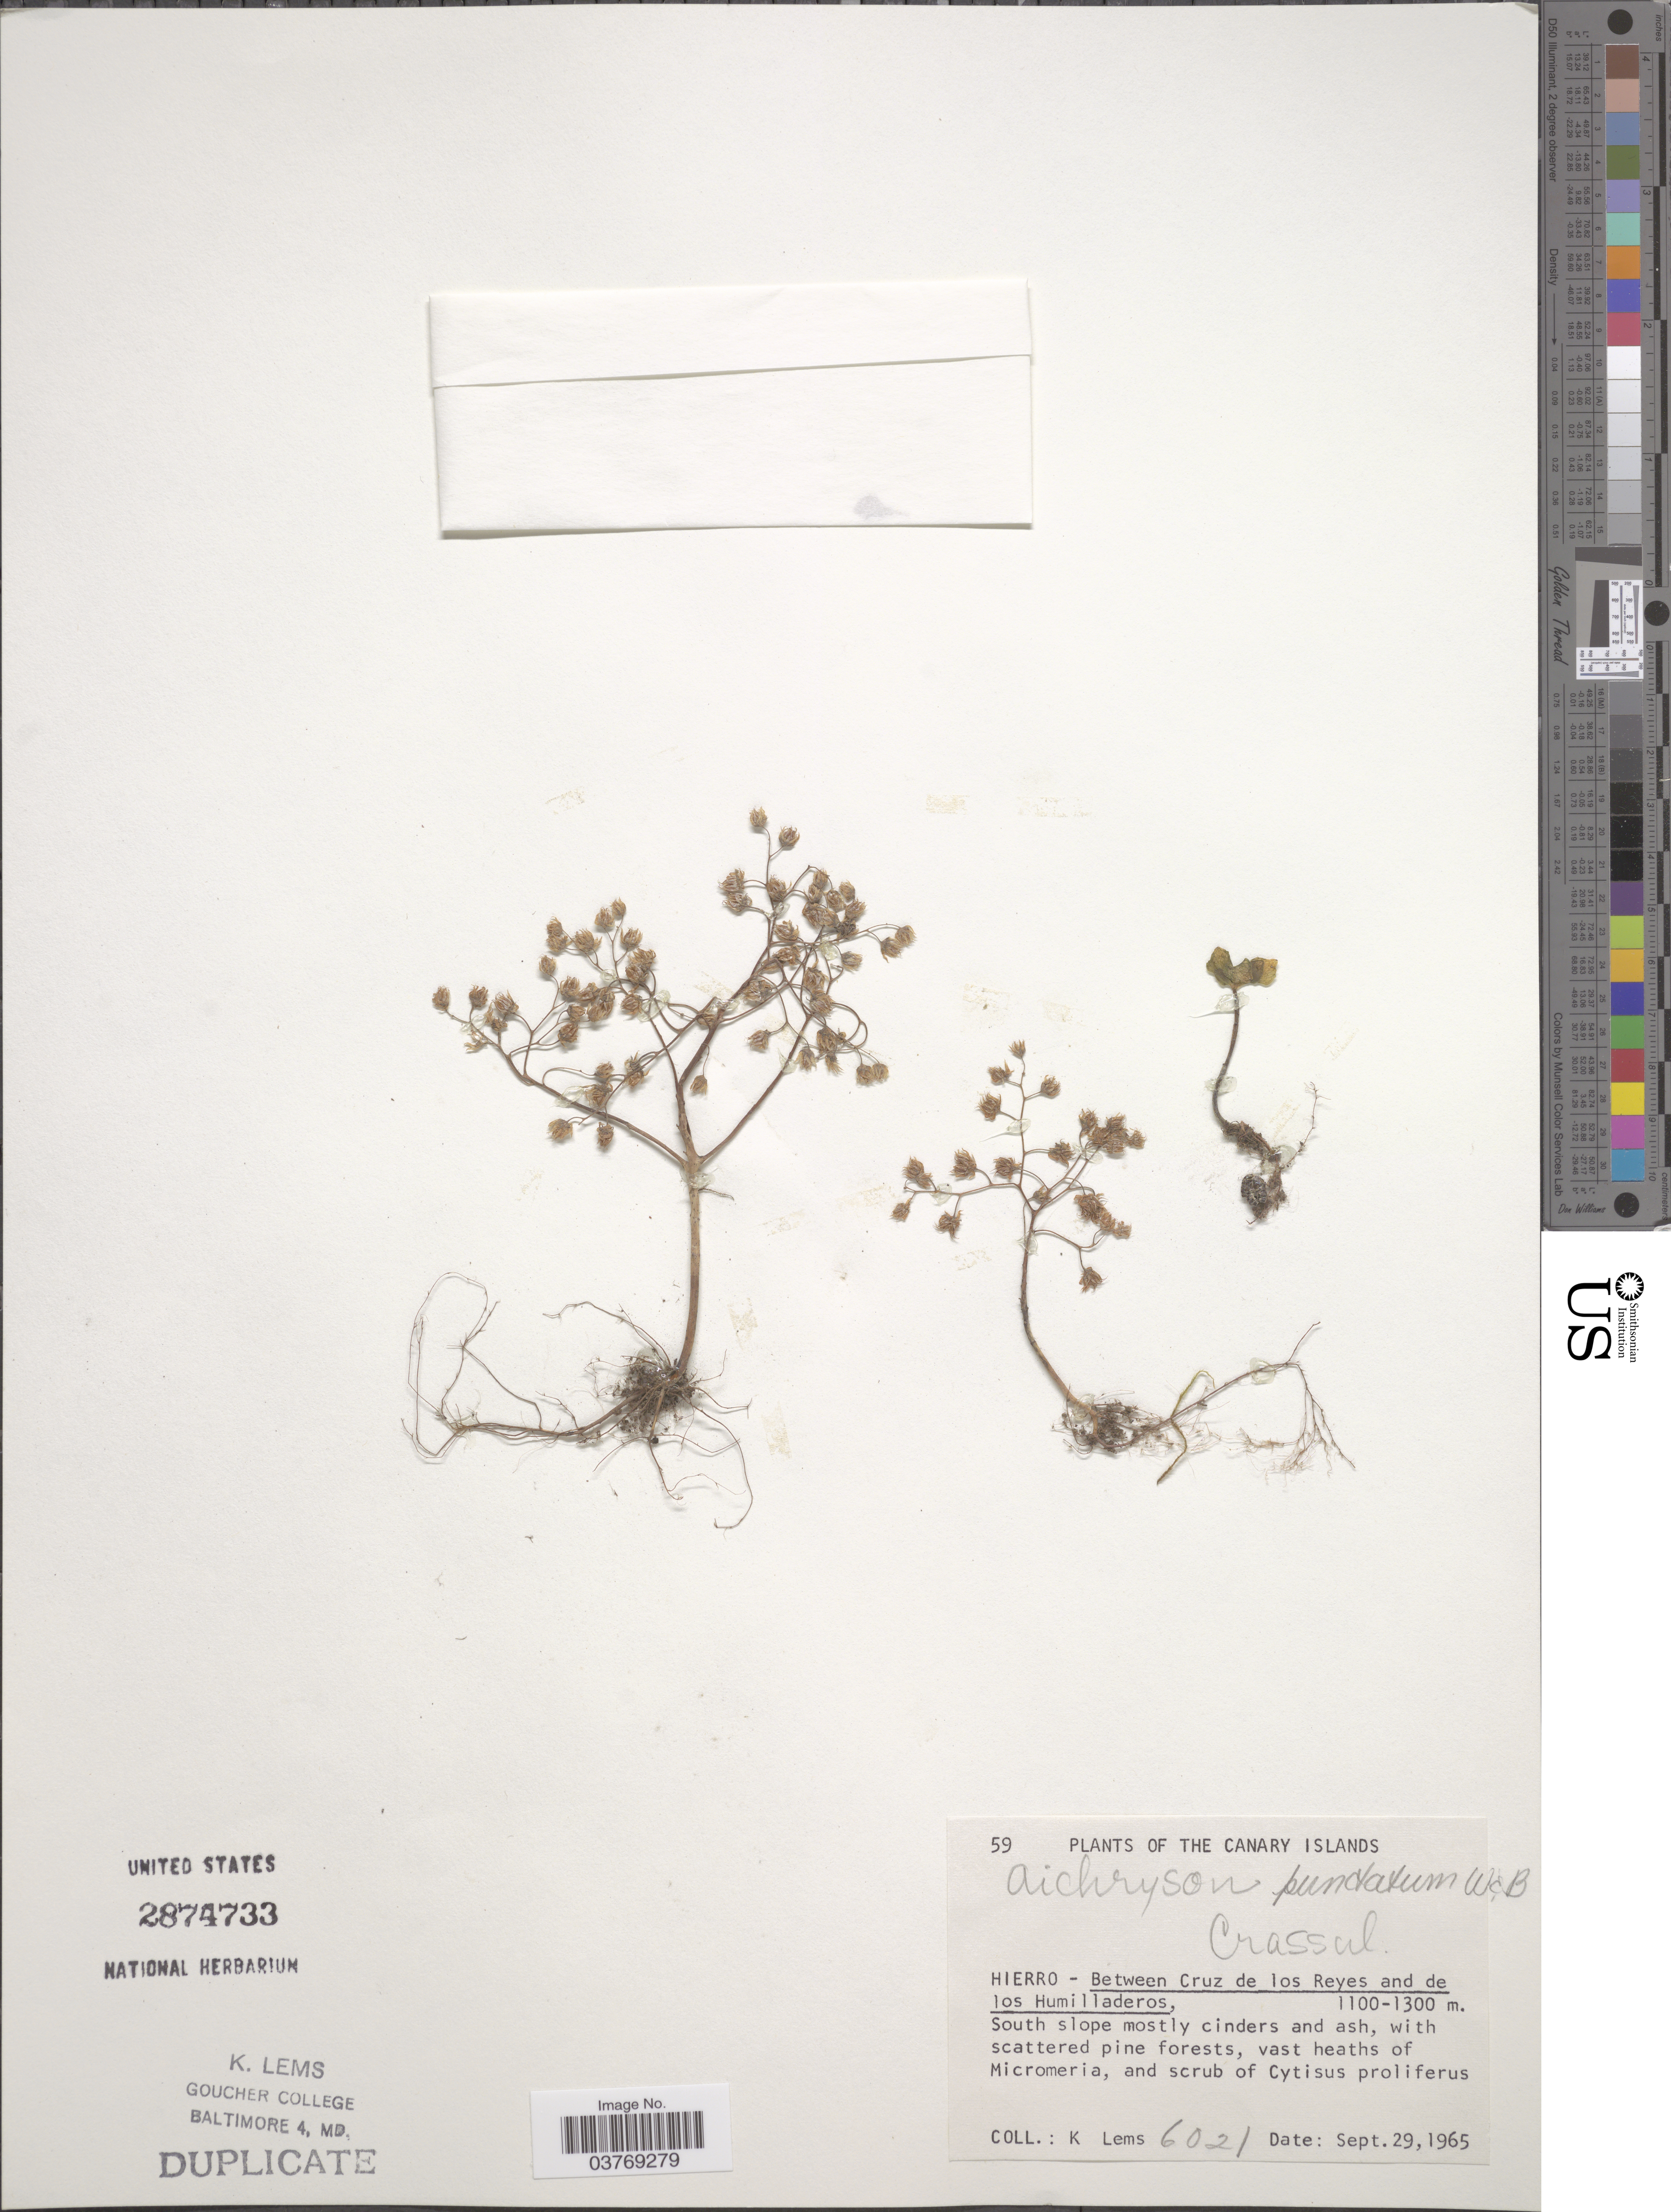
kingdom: Plantae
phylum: Tracheophyta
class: Magnoliopsida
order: Saxifragales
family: Crassulaceae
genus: Aichryson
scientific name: Aichryson punctatum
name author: (C. Sm. ex Link) Webb. & Berthel.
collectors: K. Lems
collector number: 6021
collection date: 1965-09-29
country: Spain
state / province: Canarias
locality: The Canary Islands. Hierro: Between Cruz de los Reyes and de los Humilladeros.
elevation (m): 1100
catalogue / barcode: US 2874733